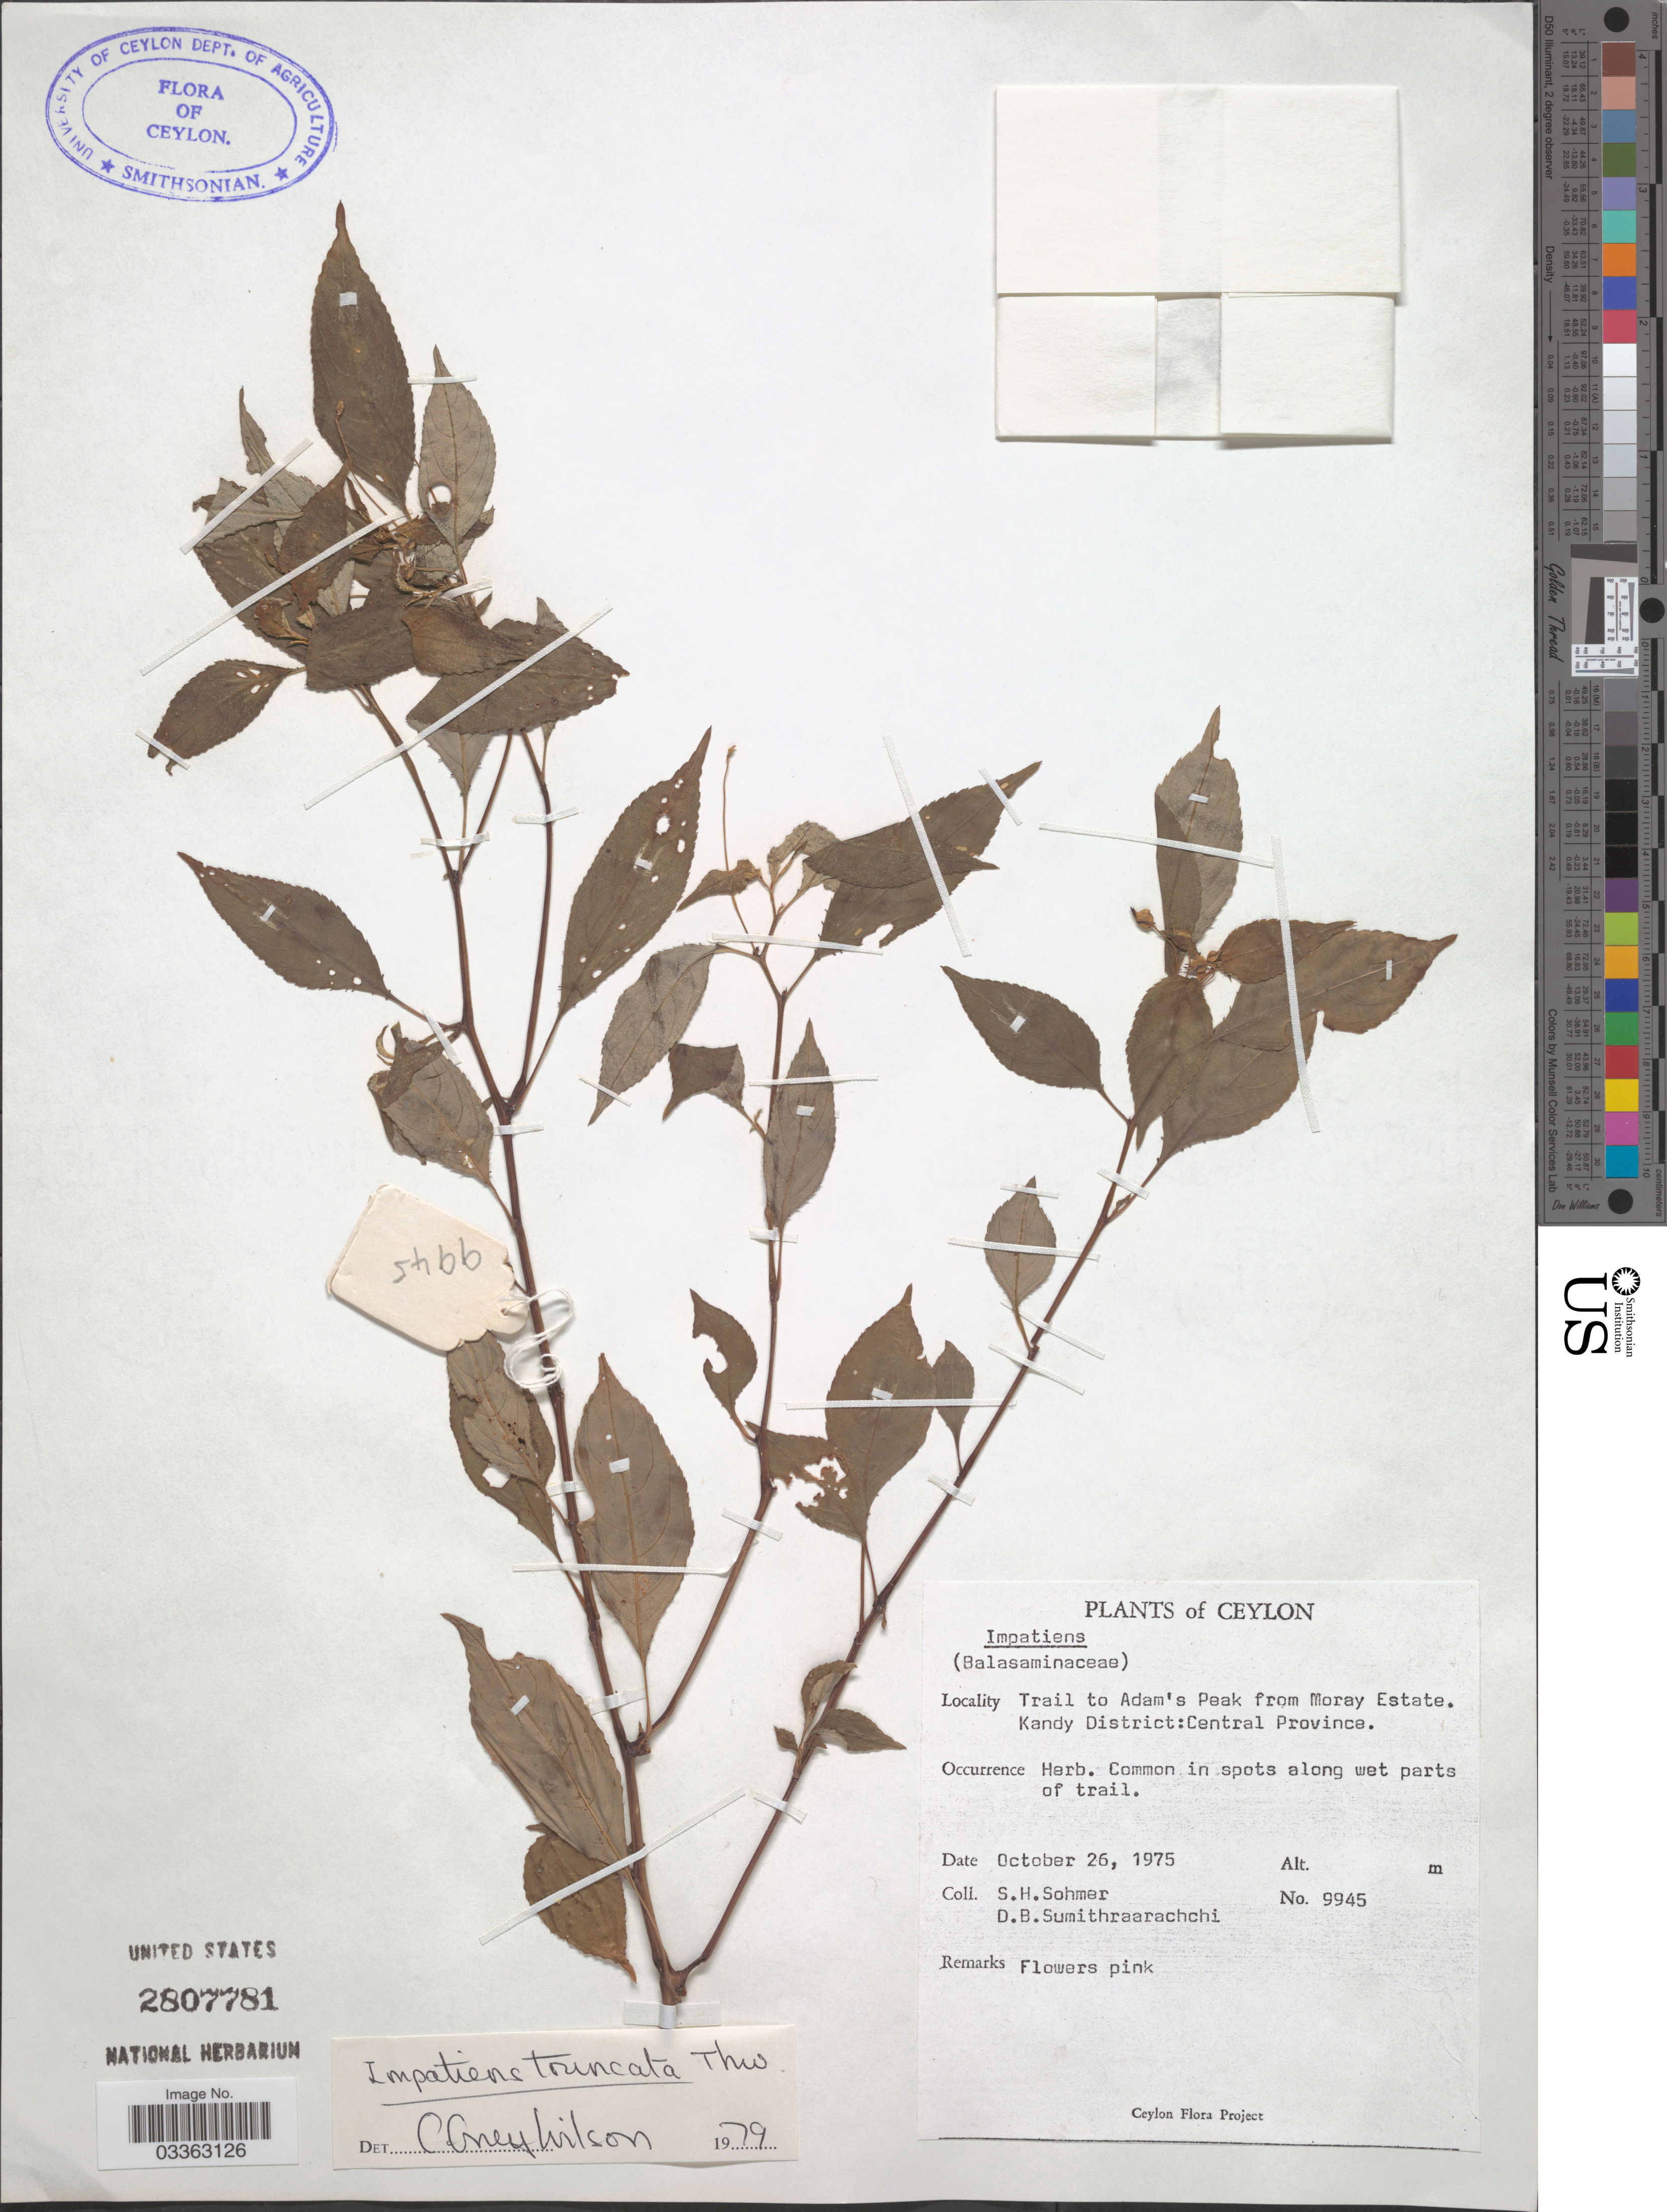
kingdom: Plantae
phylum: Tracheophyta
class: Magnoliopsida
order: Ericales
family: Balsaminaceae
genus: Impatiens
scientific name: Impatiens truncata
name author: Thwaites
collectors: S. H. Sohmer & D. B. Sumithraarachchi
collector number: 9945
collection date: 1975-10-26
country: Sri Lanka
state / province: Central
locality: Ceylon, Trail to Adam's Peak from Moray Estate. Kandy District.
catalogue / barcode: US 2807781